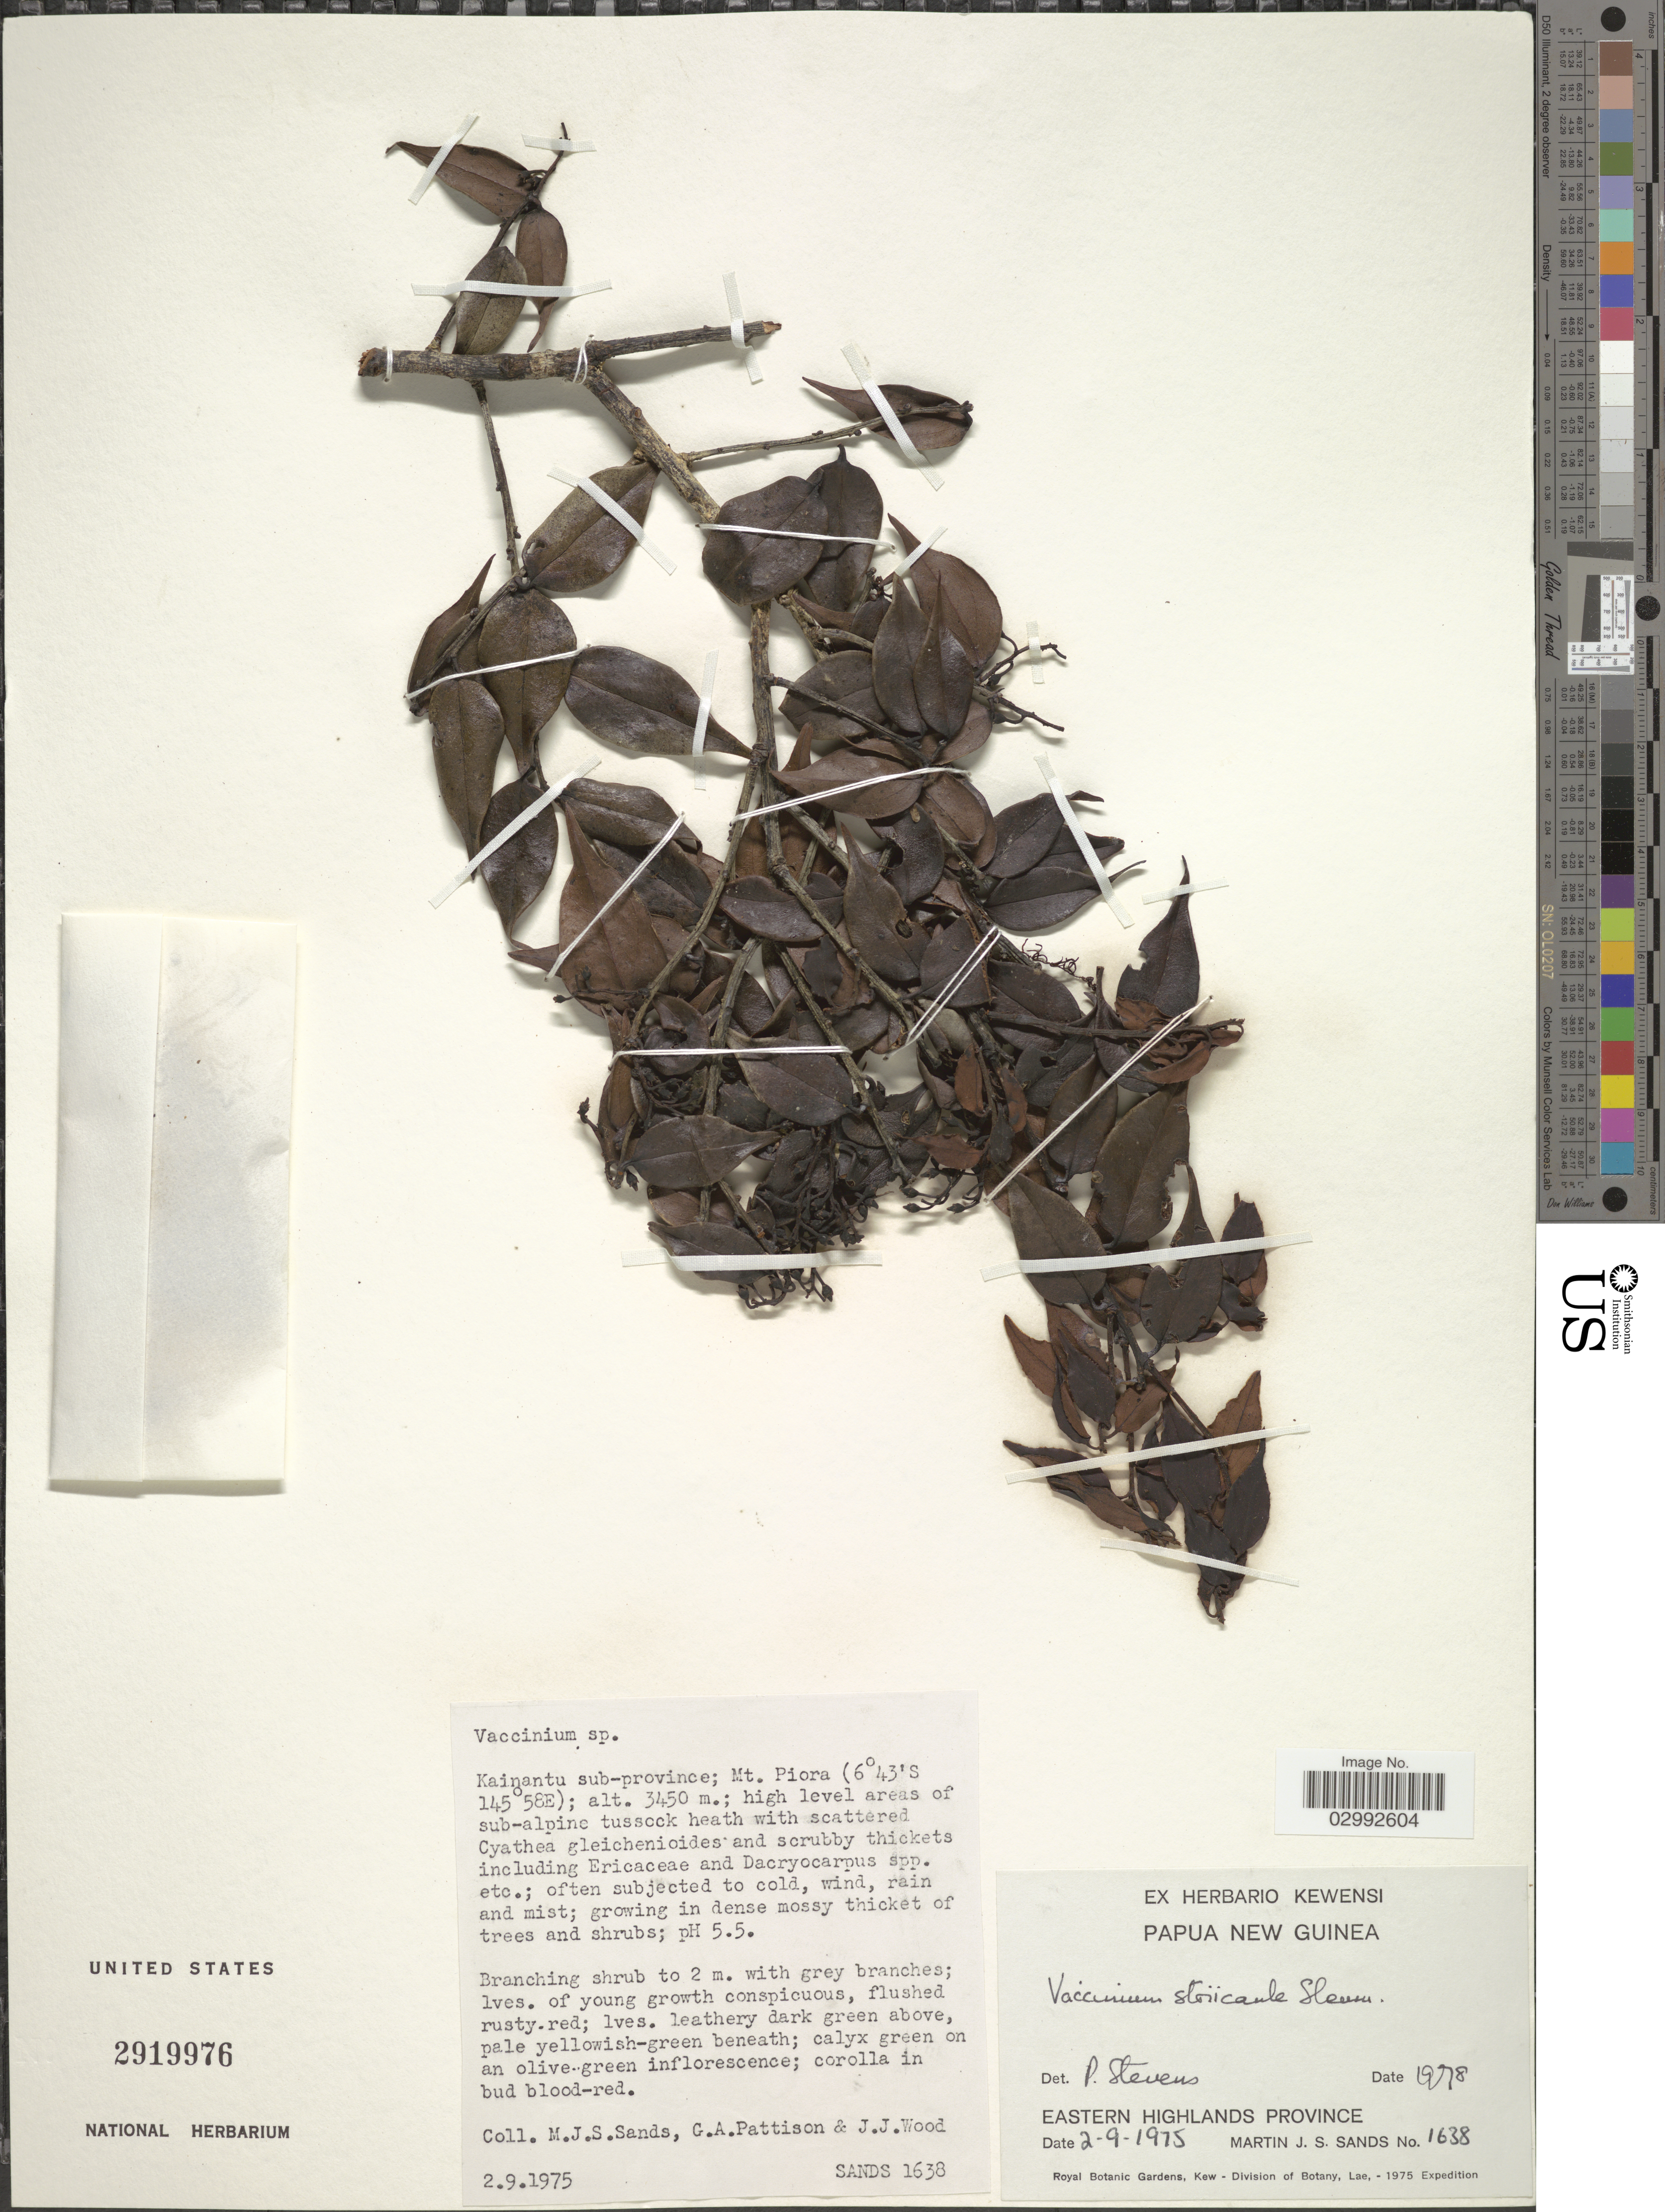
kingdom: Plantae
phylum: Tracheophyta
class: Magnoliopsida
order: Ericales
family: Ericaceae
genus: Vaccinium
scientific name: Vaccinium striicaule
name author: Sleumer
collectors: M. Sands, G. Pattison & J. Wood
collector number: SANDS 1638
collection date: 1975-09-02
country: Papua New Guinea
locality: Eastern Highlands Province, Kainantu sub-province; Mt. Piora.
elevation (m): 3450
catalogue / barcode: US 2919976